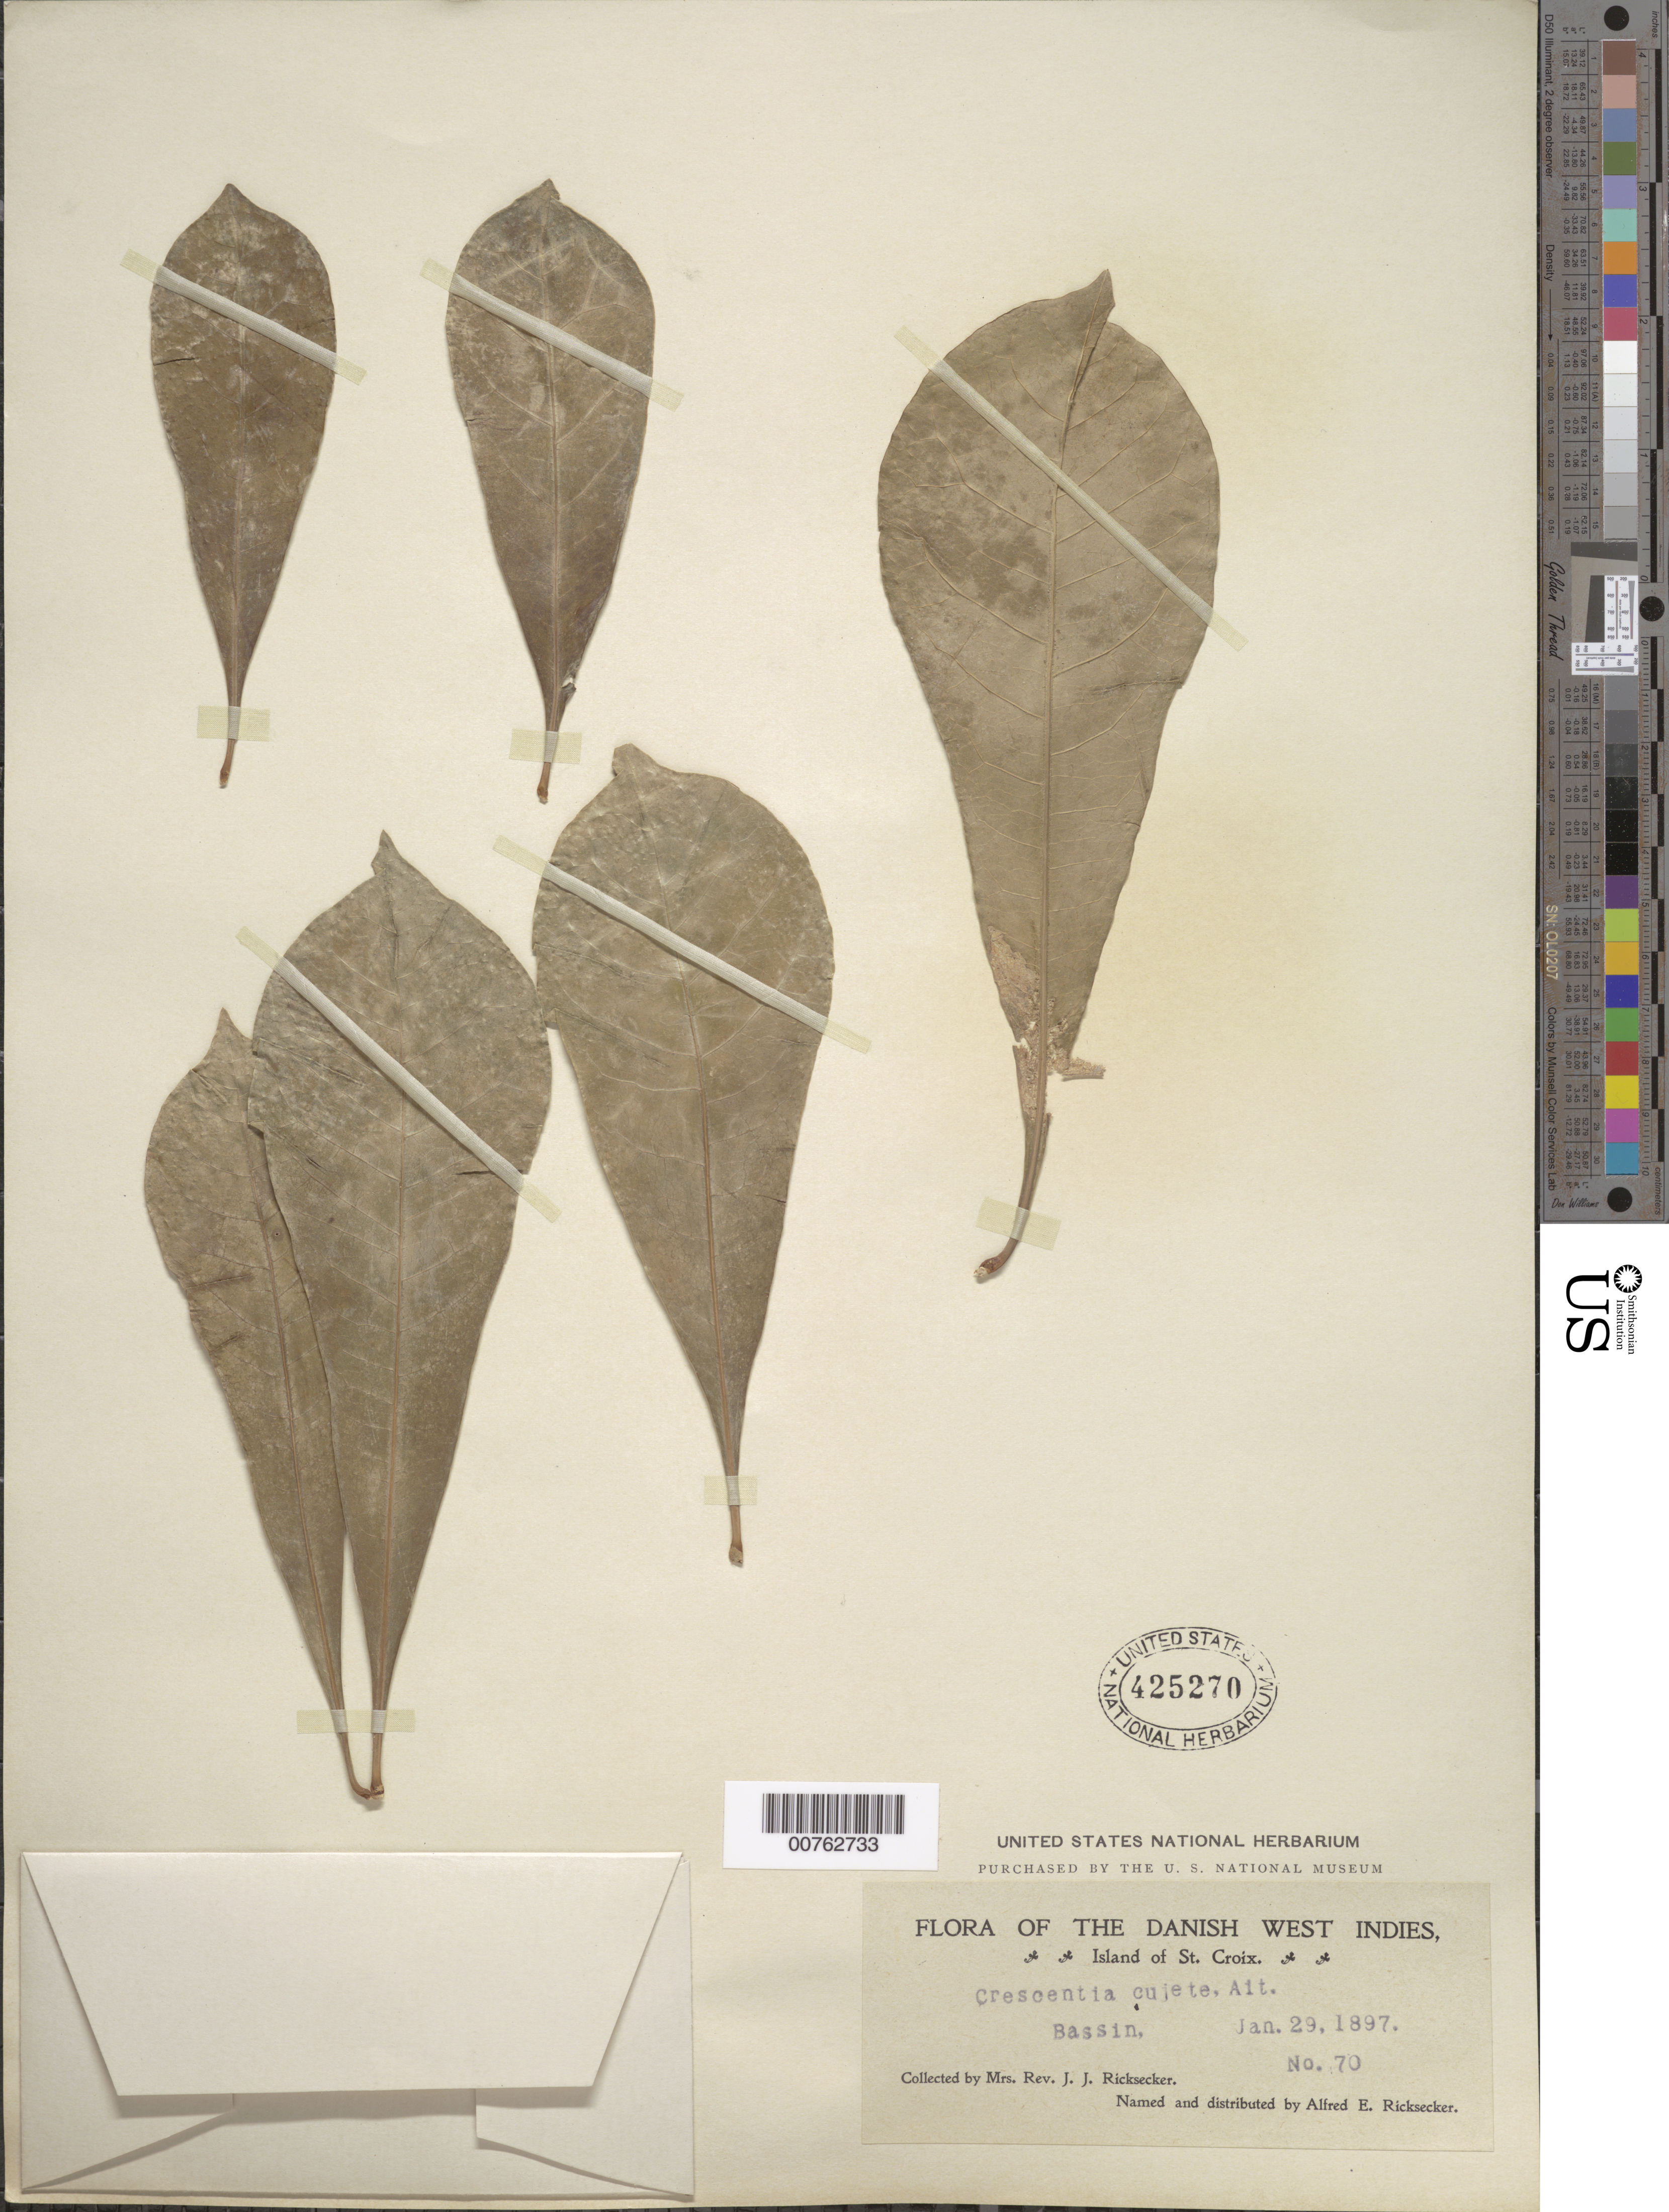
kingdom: Plantae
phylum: Tracheophyta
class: Magnoliopsida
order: Lamiales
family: Bignoniaceae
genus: Crescentia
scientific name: Crescentia cujete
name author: L.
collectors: L. A. Ricksecker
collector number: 70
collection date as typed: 29 Jan 1897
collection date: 1897-01-29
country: U.S. Virgin Islands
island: St. Croix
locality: Bassin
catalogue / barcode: US 425270